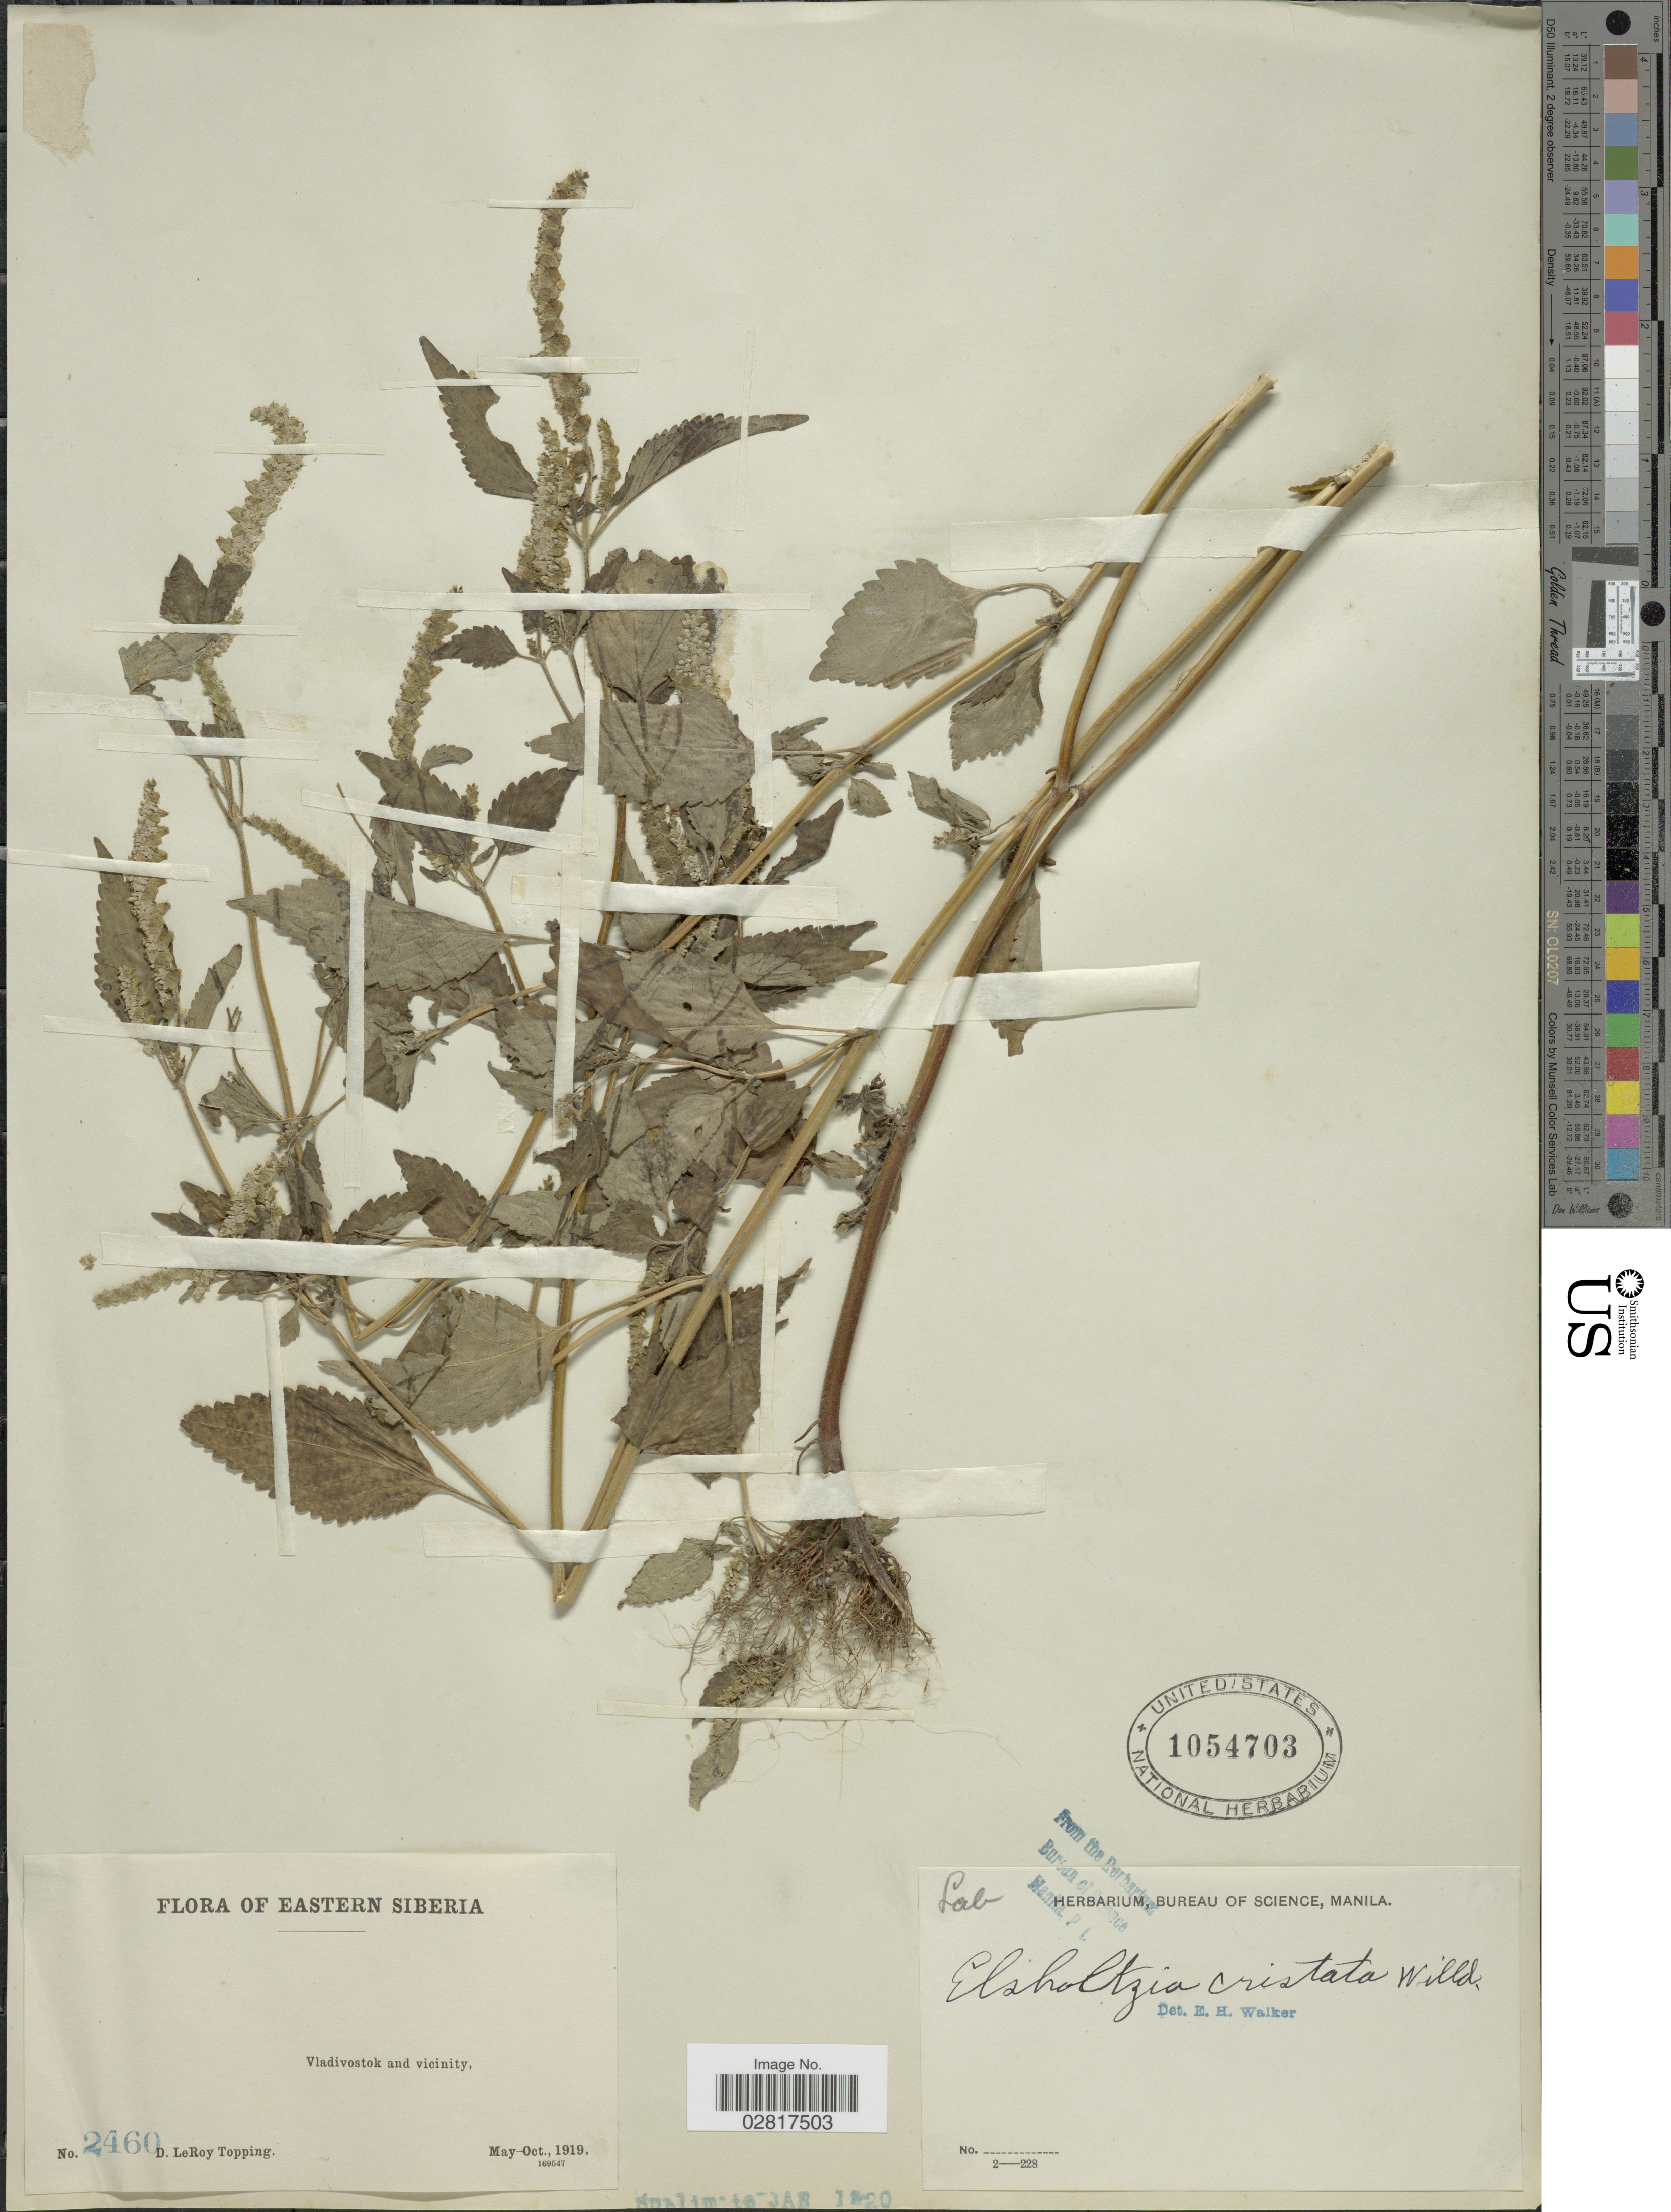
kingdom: Plantae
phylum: Tracheophyta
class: Magnoliopsida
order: Lamiales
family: Lamiaceae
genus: Elsholtzia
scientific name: Elsholtzia patrinii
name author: (Lepech.) Garcke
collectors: D. L. Topping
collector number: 2460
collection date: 1919-05/1919-10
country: Russian Federation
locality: Eastern Siberia, Vladivostok and vicinity.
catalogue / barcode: US 1054703